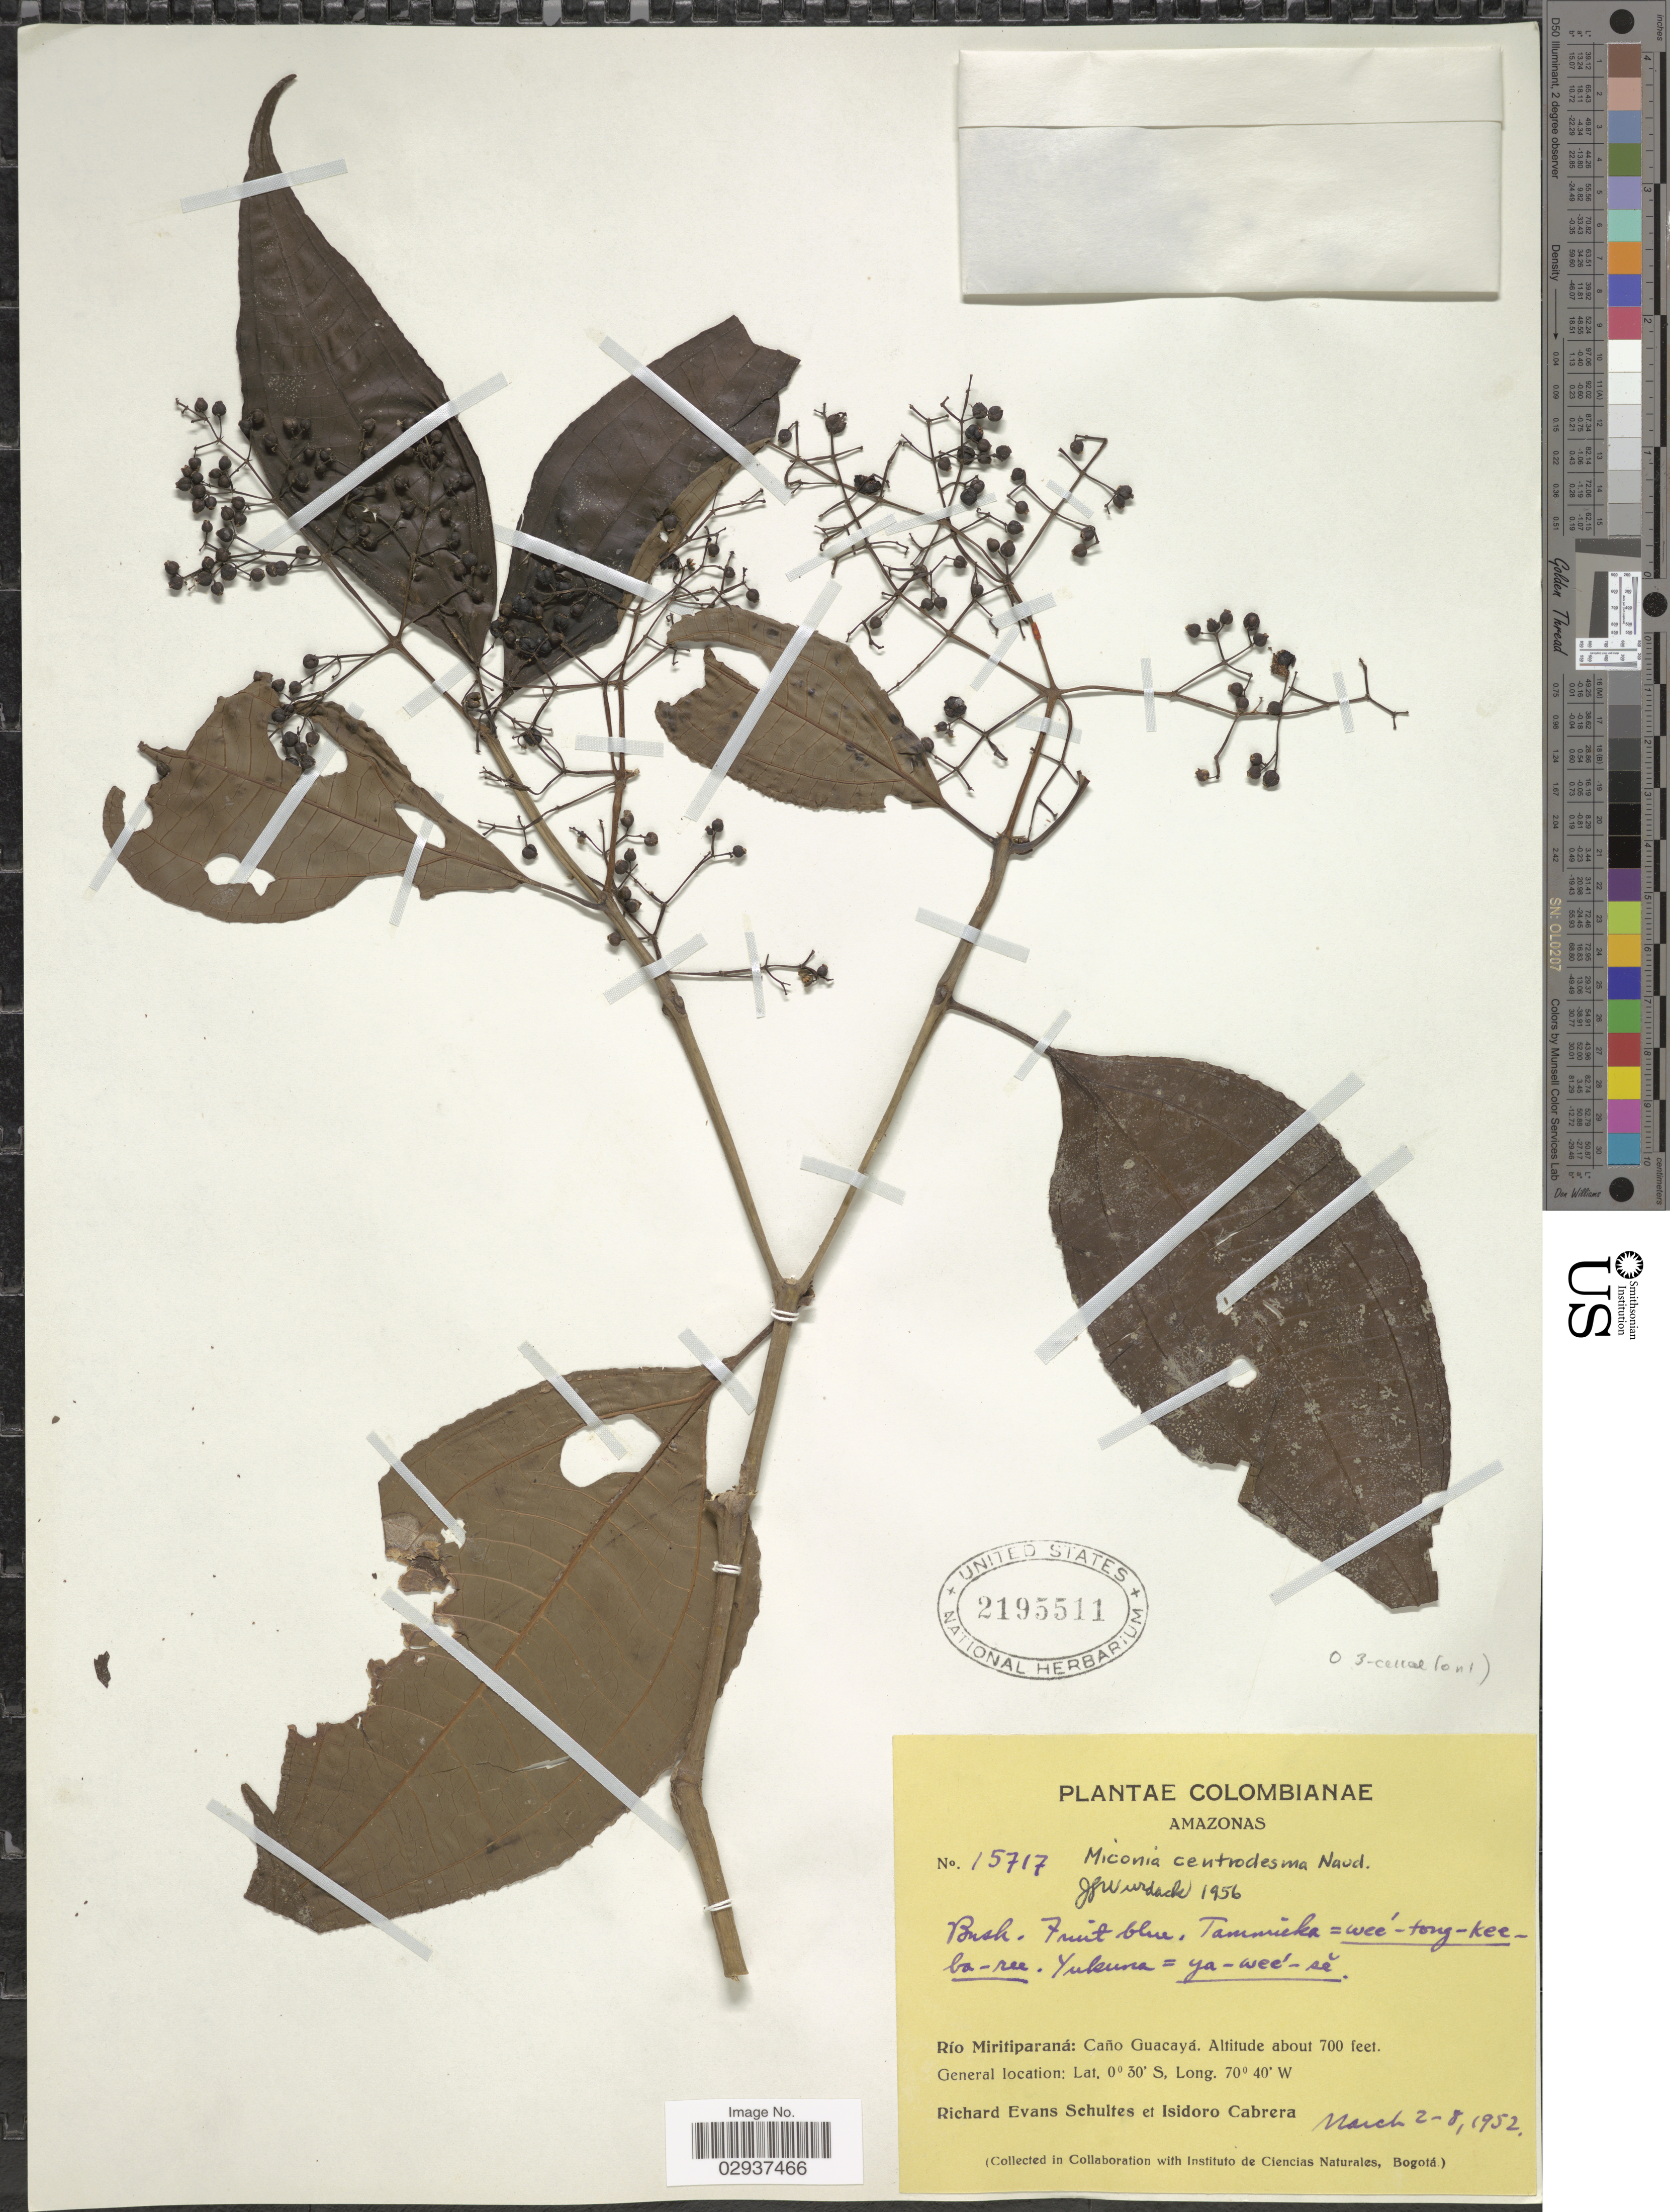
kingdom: Plantae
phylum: Tracheophyta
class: Magnoliopsida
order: Myrtales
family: Melastomataceae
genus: Miconia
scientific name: Miconia centrodesma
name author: Naudin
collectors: R. E. Schultes & I. Cabrera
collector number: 15717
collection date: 1952-03-02/1952-03-08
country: Colombia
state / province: Amazônas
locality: Río Miritiparaná: Caño Guacayá.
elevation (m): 213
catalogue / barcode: US 2195511